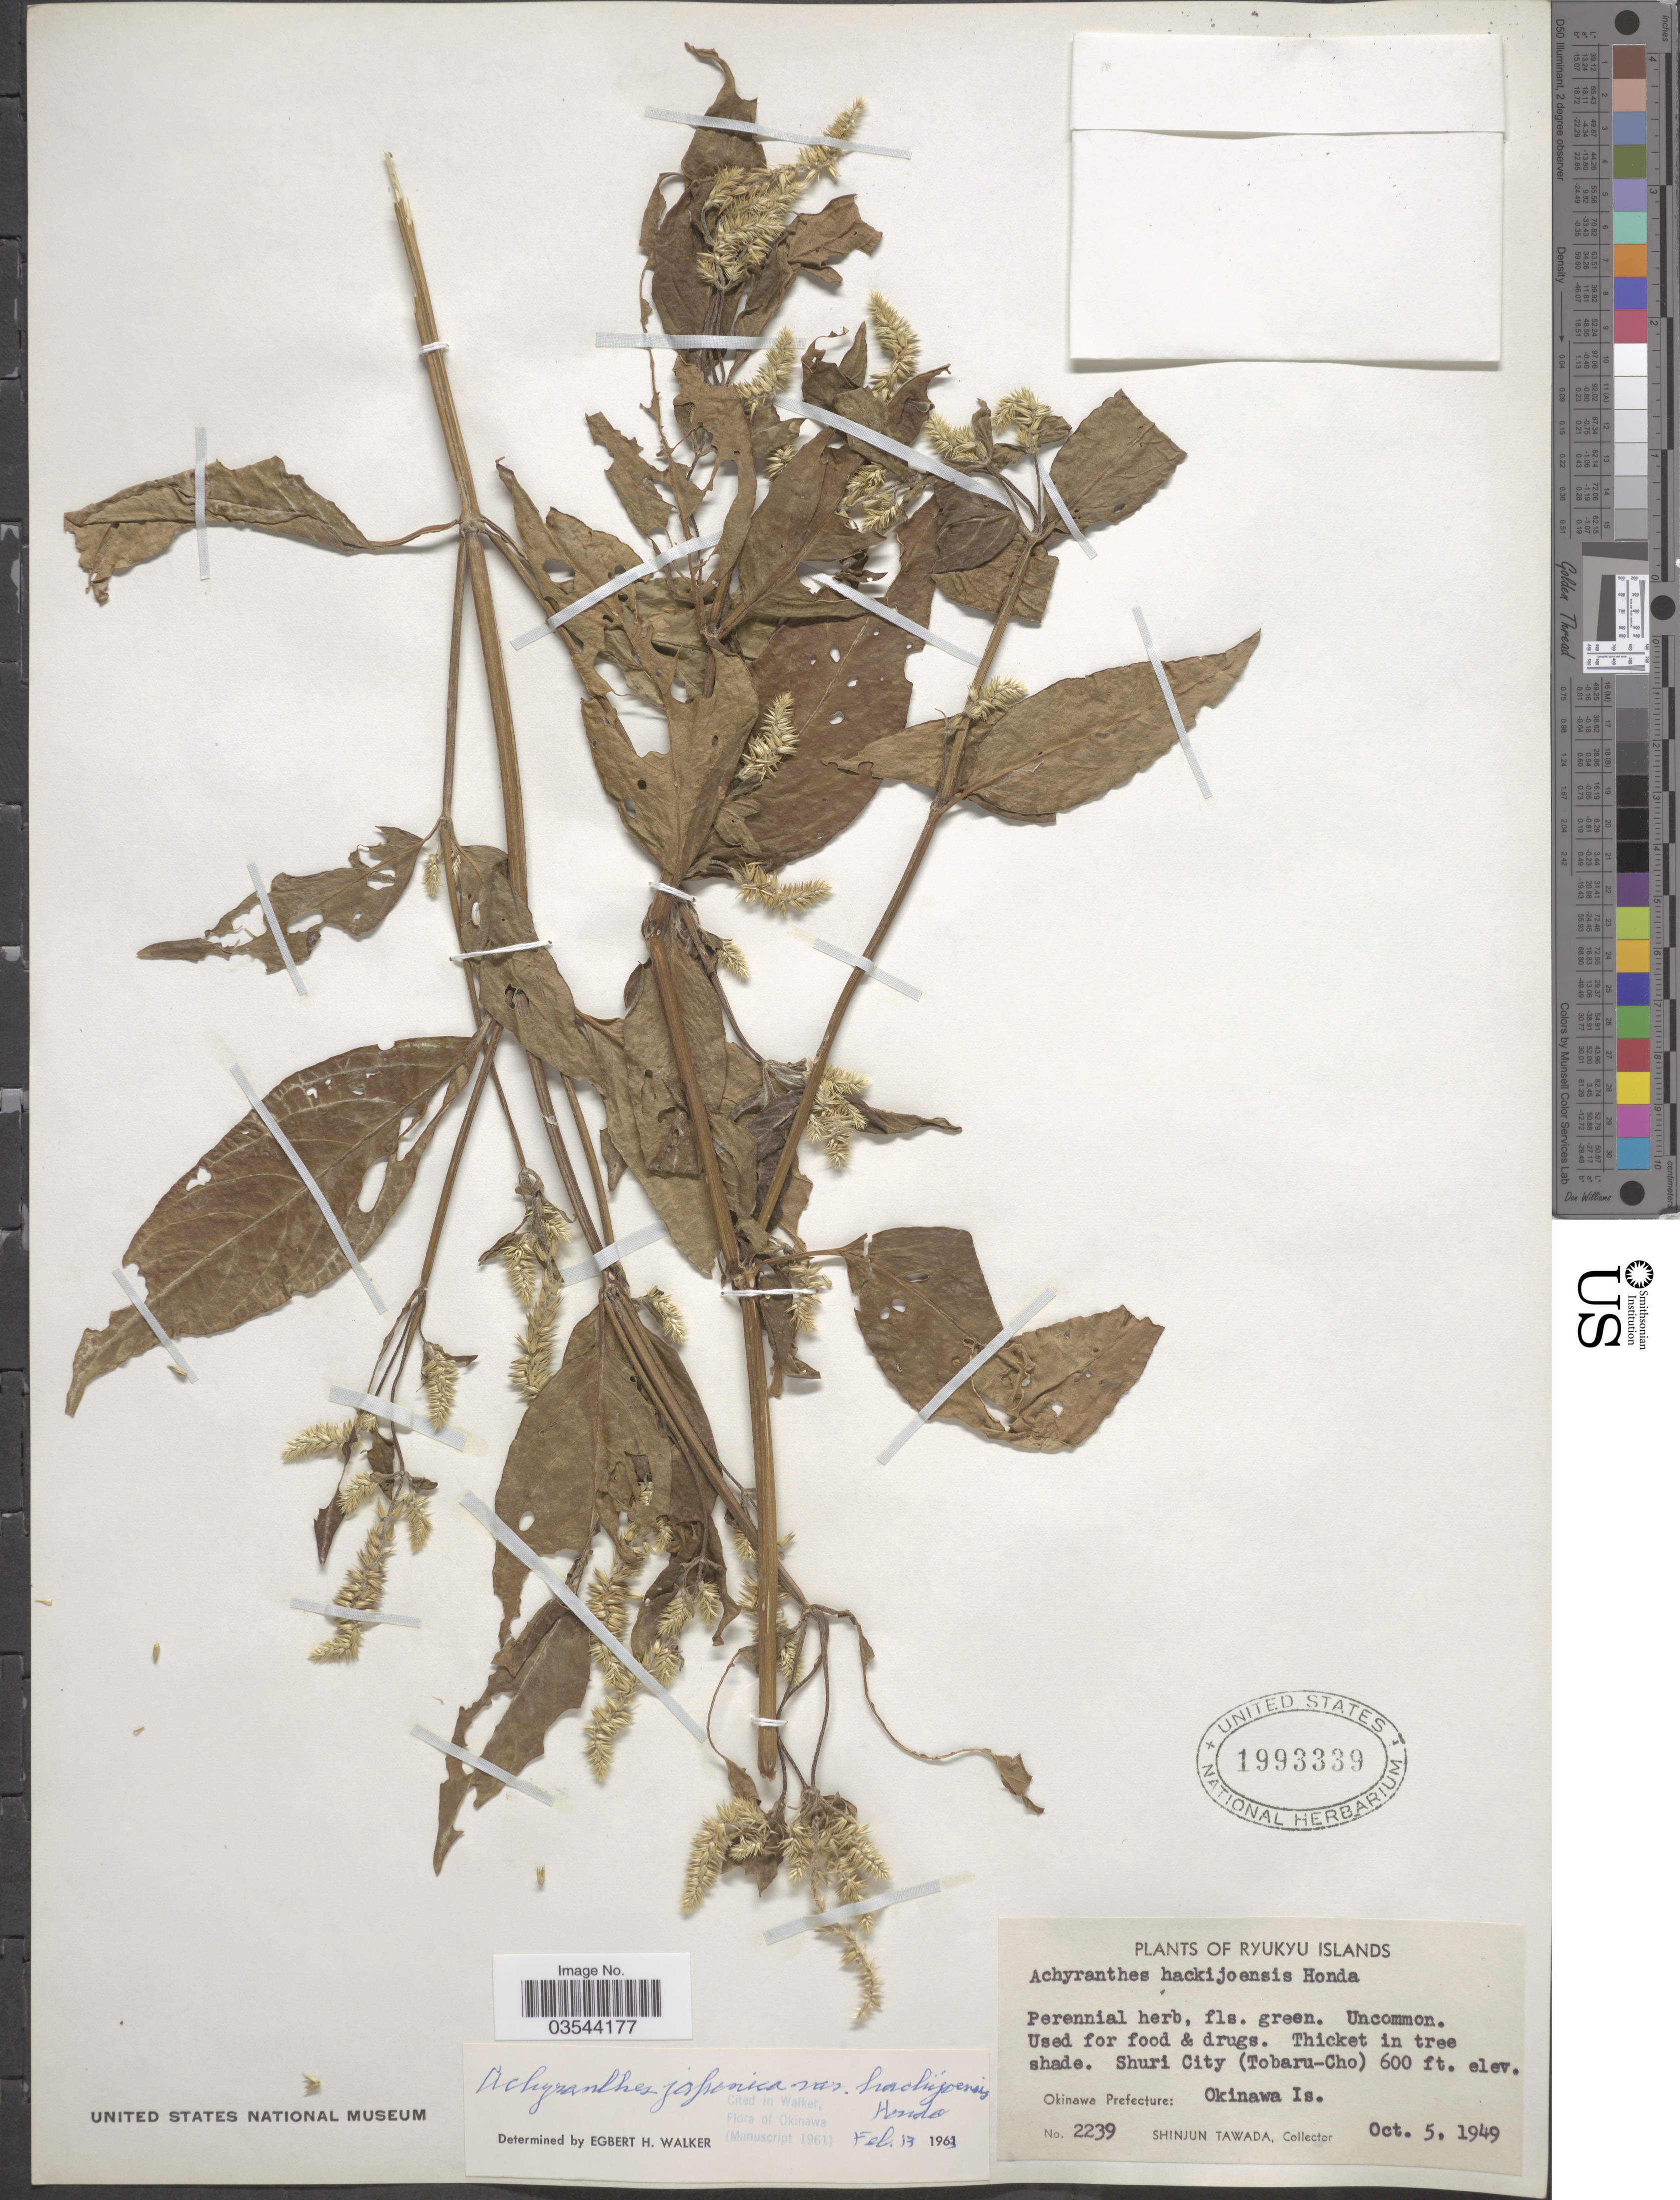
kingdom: Plantae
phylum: Tracheophyta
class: Magnoliopsida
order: Caryophyllales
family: Amaranthaceae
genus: Achyranthes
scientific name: Achyranthes japonica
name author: (Miq.) Nakai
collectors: S. Tawada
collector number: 2239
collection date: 1949-10-05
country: Japan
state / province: Okinawa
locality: Ryukyu Islands. Okinawa Prefecture: Okinawa Is.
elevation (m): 183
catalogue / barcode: US 1993339